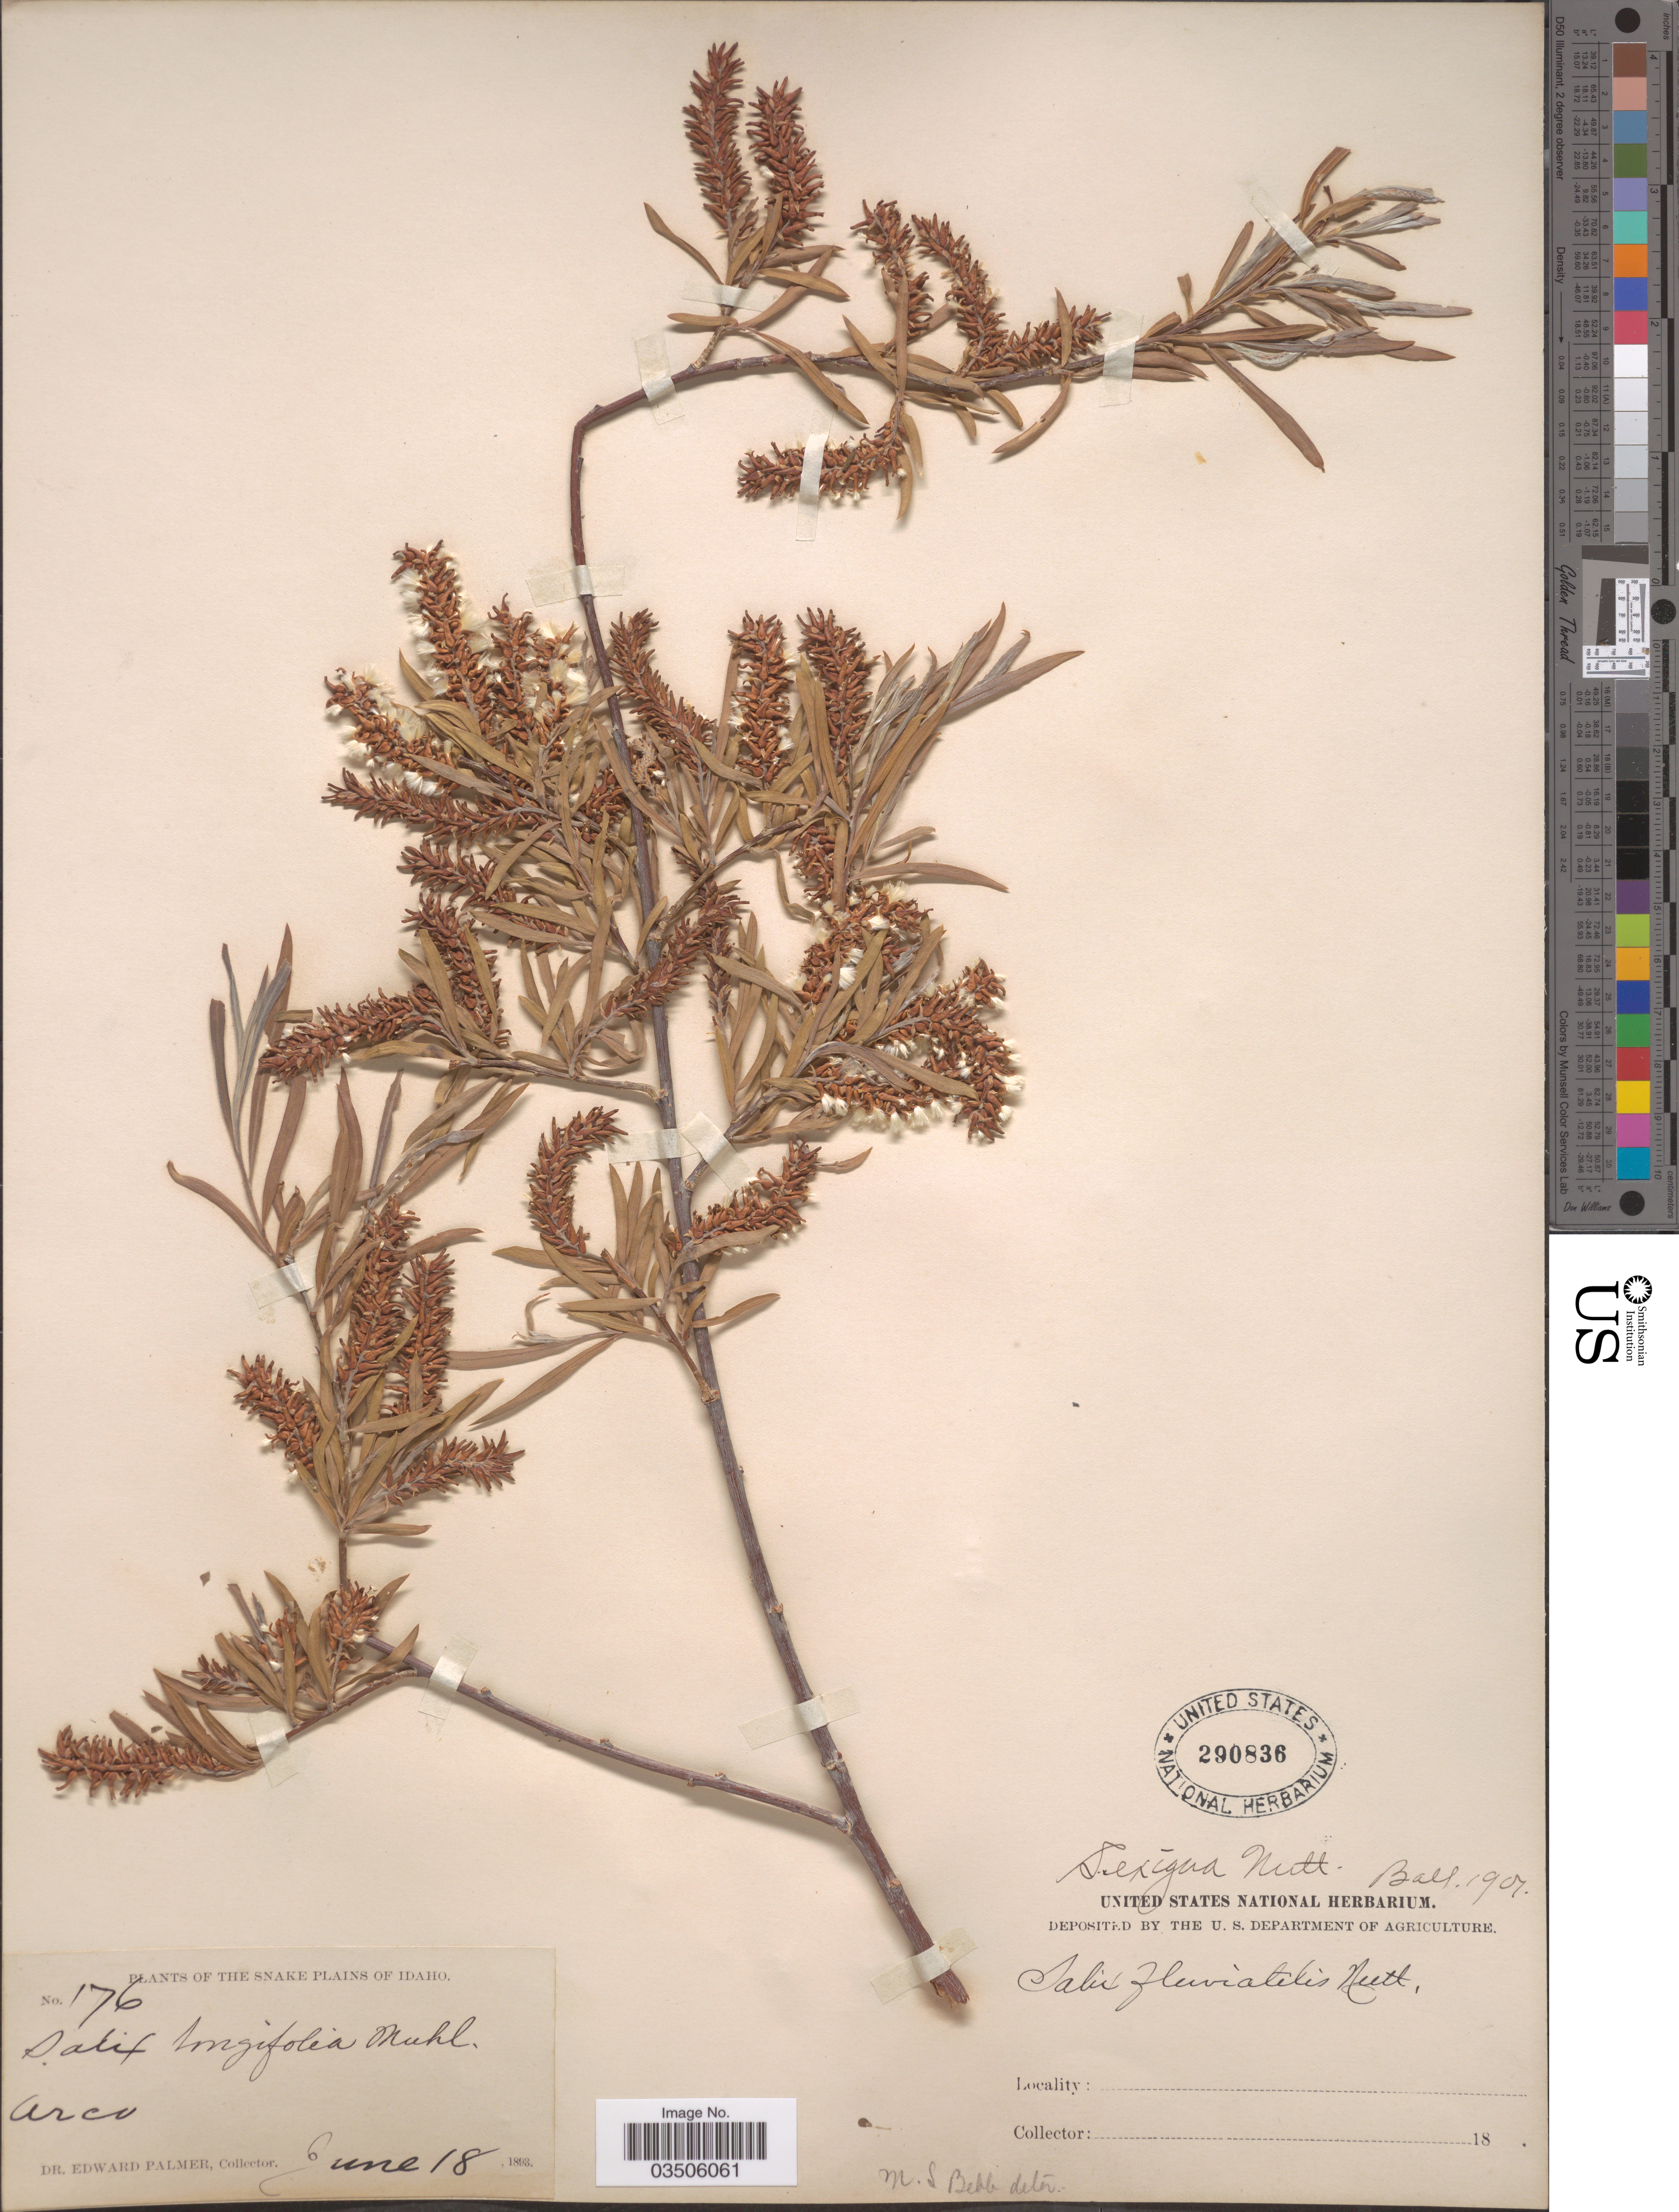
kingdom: Plantae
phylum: Tracheophyta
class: Magnoliopsida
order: Malpighiales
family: Salicaceae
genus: Salix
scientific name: Salix tenerrima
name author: (L.F. Hend.) A. Heller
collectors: E. Palmer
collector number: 176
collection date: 1893-06-18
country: United States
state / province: Idaho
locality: Snake plains of Idaho. Arco.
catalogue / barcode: US 290836